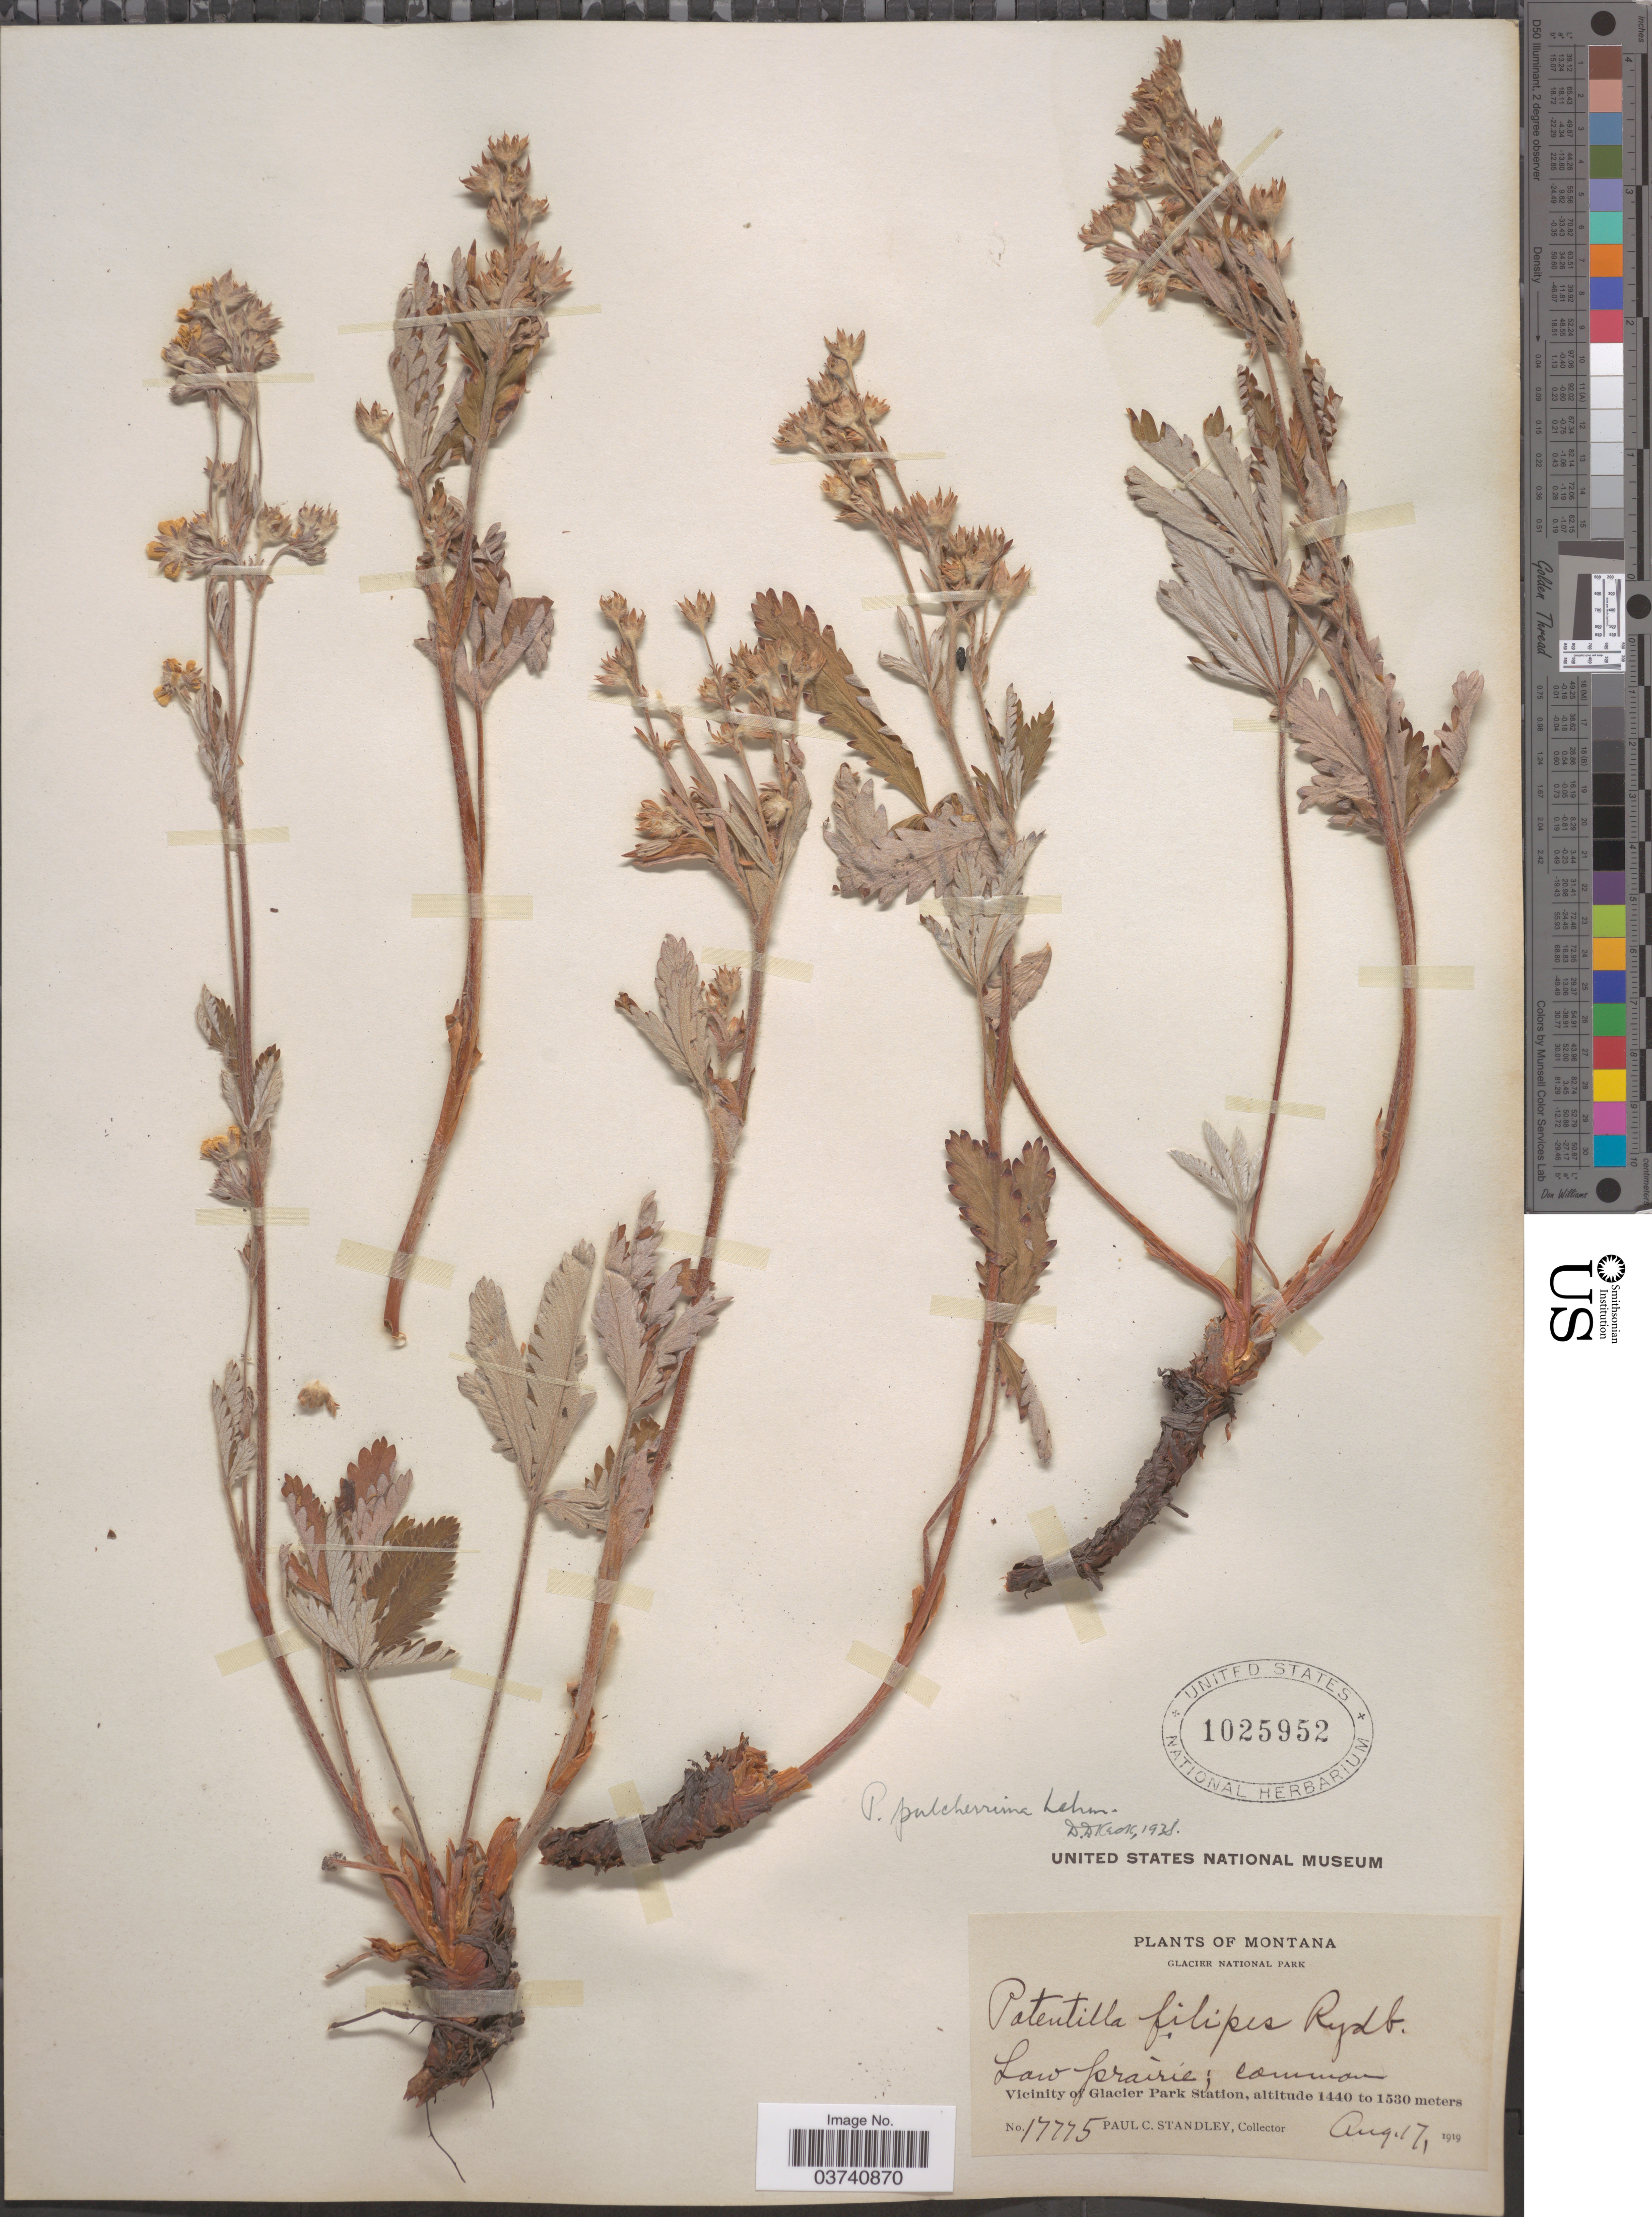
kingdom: Plantae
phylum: Tracheophyta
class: Magnoliopsida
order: Rosales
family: Rosaceae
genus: Potentilla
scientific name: Potentilla pulcherrima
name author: Lehm.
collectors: P. C. Standley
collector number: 17775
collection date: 1919-08-17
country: United States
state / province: Montana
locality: Glacier National Park. Vicinity of Glacier Park Station.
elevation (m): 1440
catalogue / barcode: US 1025952